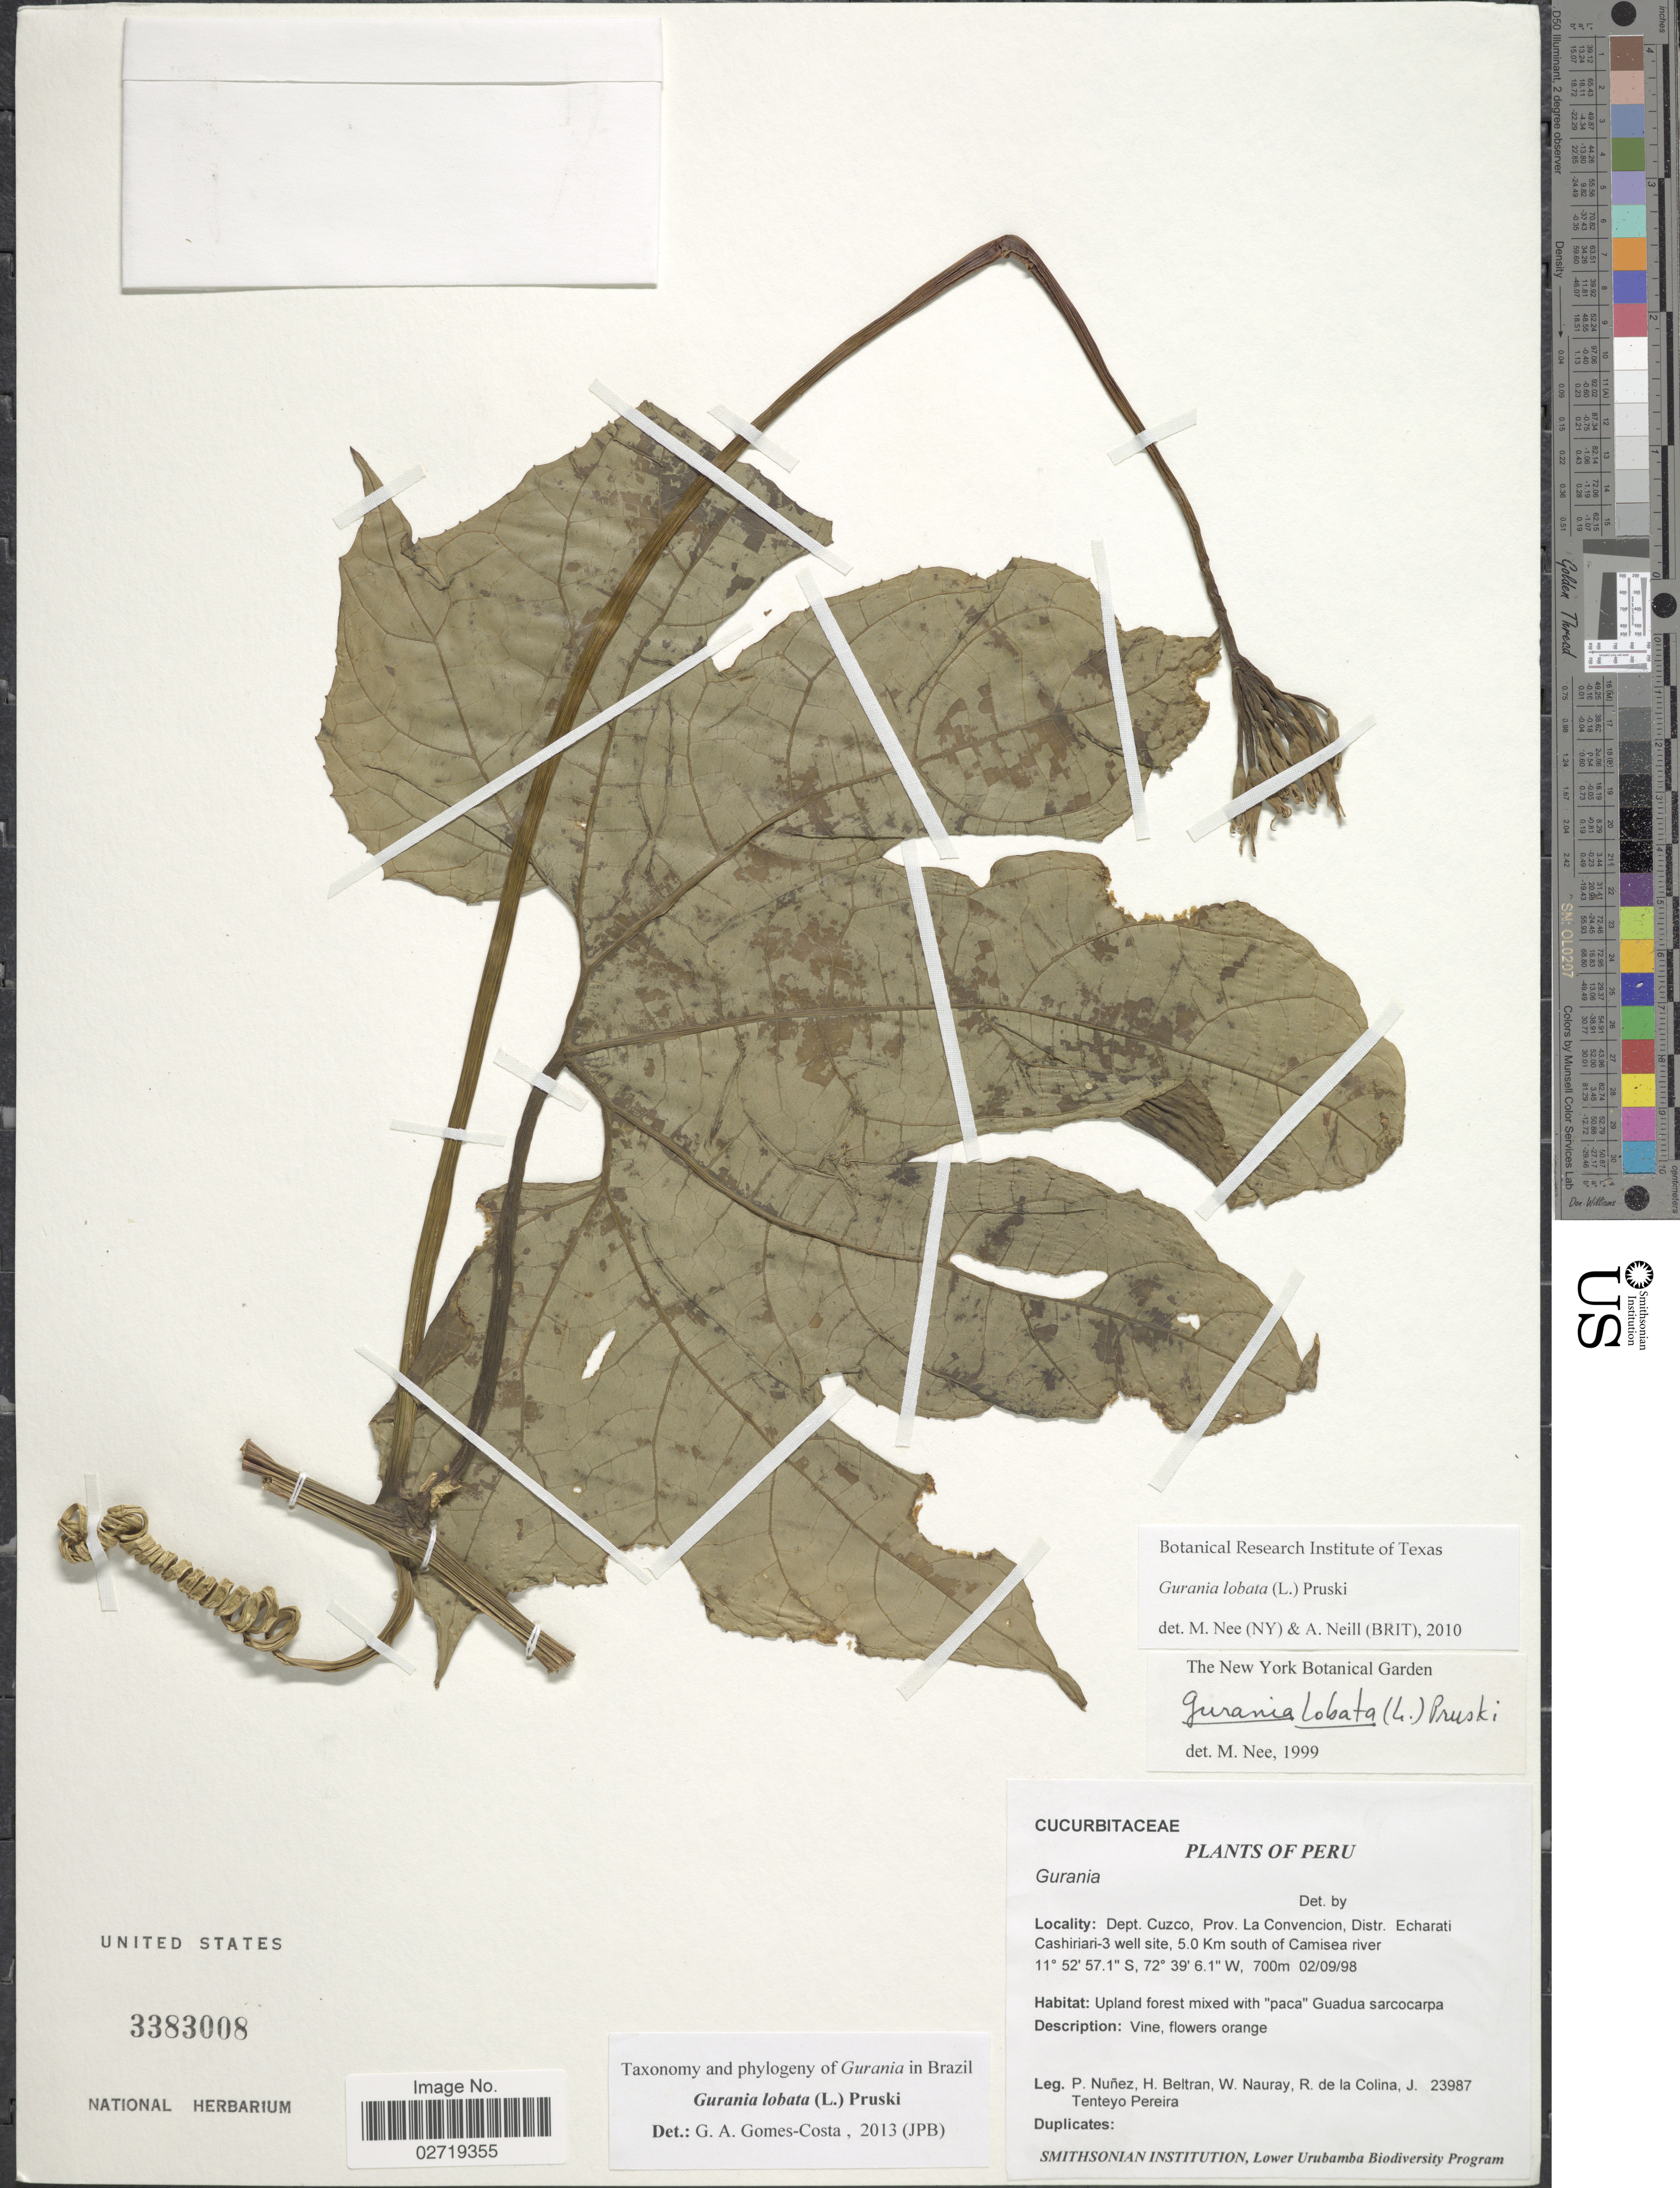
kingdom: Plantae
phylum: Tracheophyta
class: Magnoliopsida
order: Cucurbitales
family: Cucurbitaceae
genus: Gurania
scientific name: Gurania lobata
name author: (L.) Pruski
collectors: P. Nuñez V., H. Beltran, W. Nauray, R. de La Colina & Tenteyo Periera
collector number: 23987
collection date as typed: Transcribed d/m/y: 2/9/98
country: Peru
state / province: Cusco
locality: Dept. Cuzco, Prov. La Convencion, Distr. Echarati-3 well site, 5.0 Km south of Camisea river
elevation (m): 700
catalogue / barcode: US 3383008